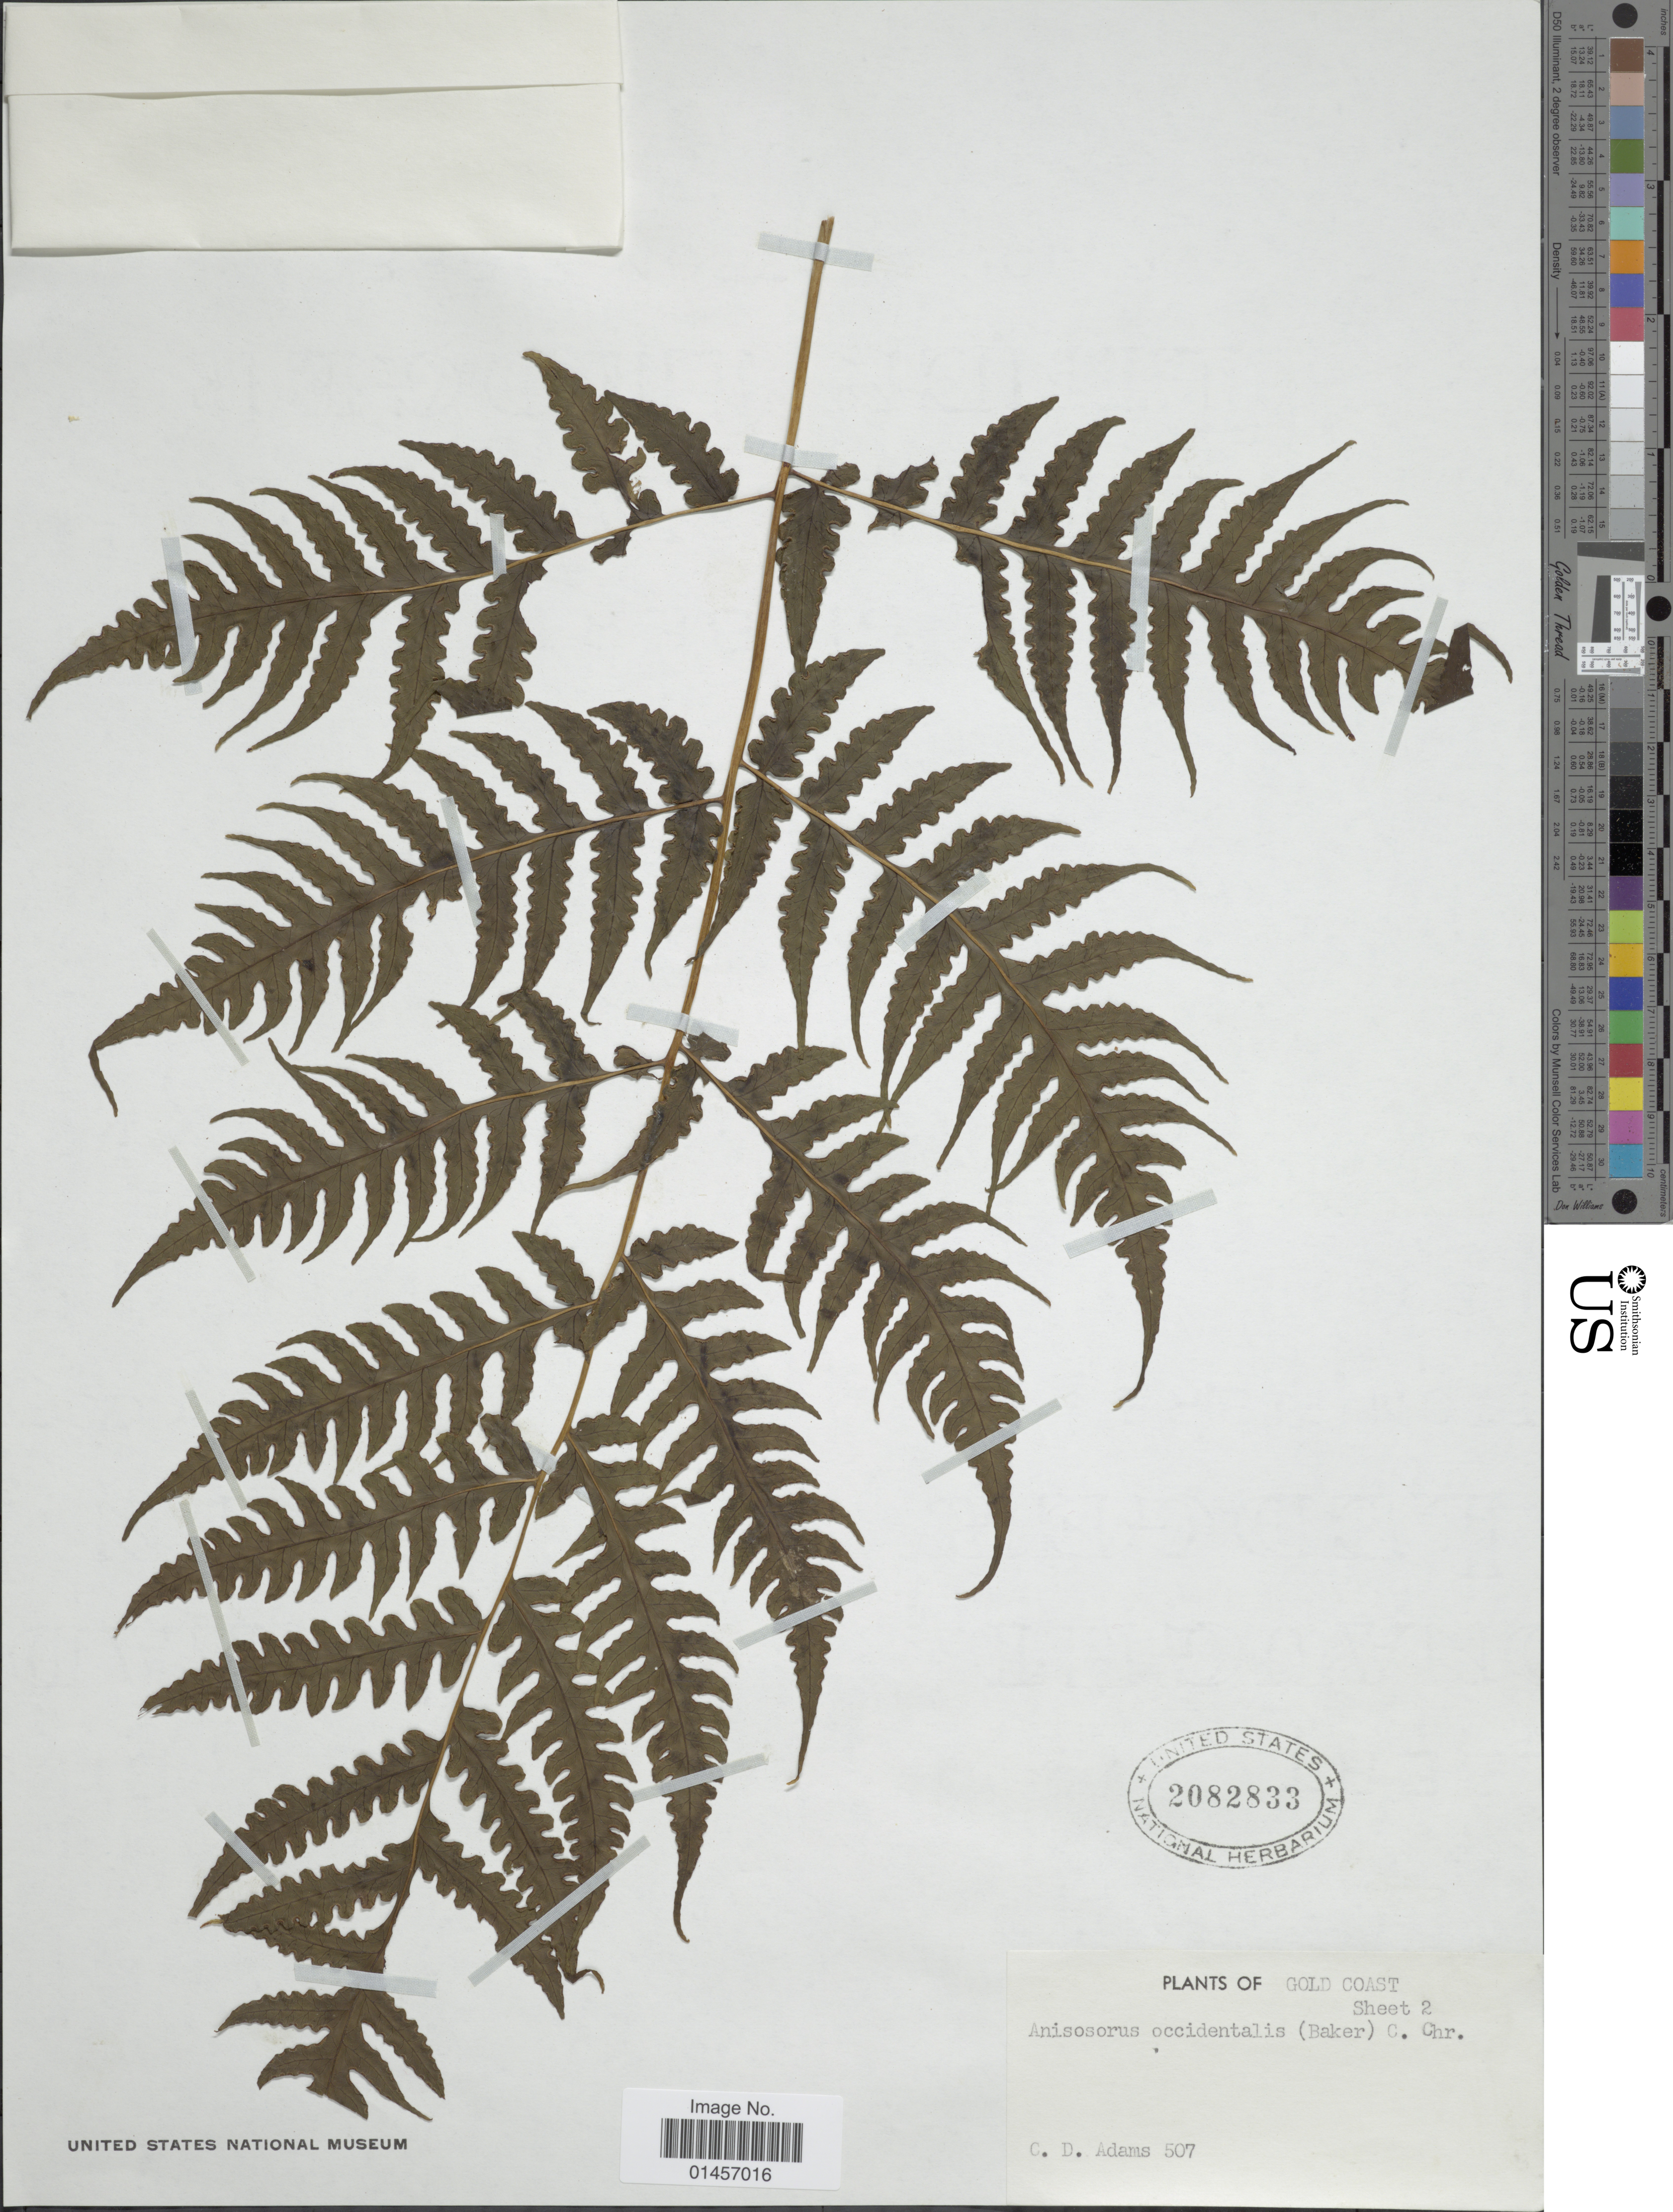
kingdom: Plantae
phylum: Tracheophyta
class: Polypodiopsida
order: Polypodiales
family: Lonchitidaceae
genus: Lonchitis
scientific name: Lonchitis occidentalis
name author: Baker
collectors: C. D. Adams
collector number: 507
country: Ghana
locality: Gold Coast.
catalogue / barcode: US 2082833